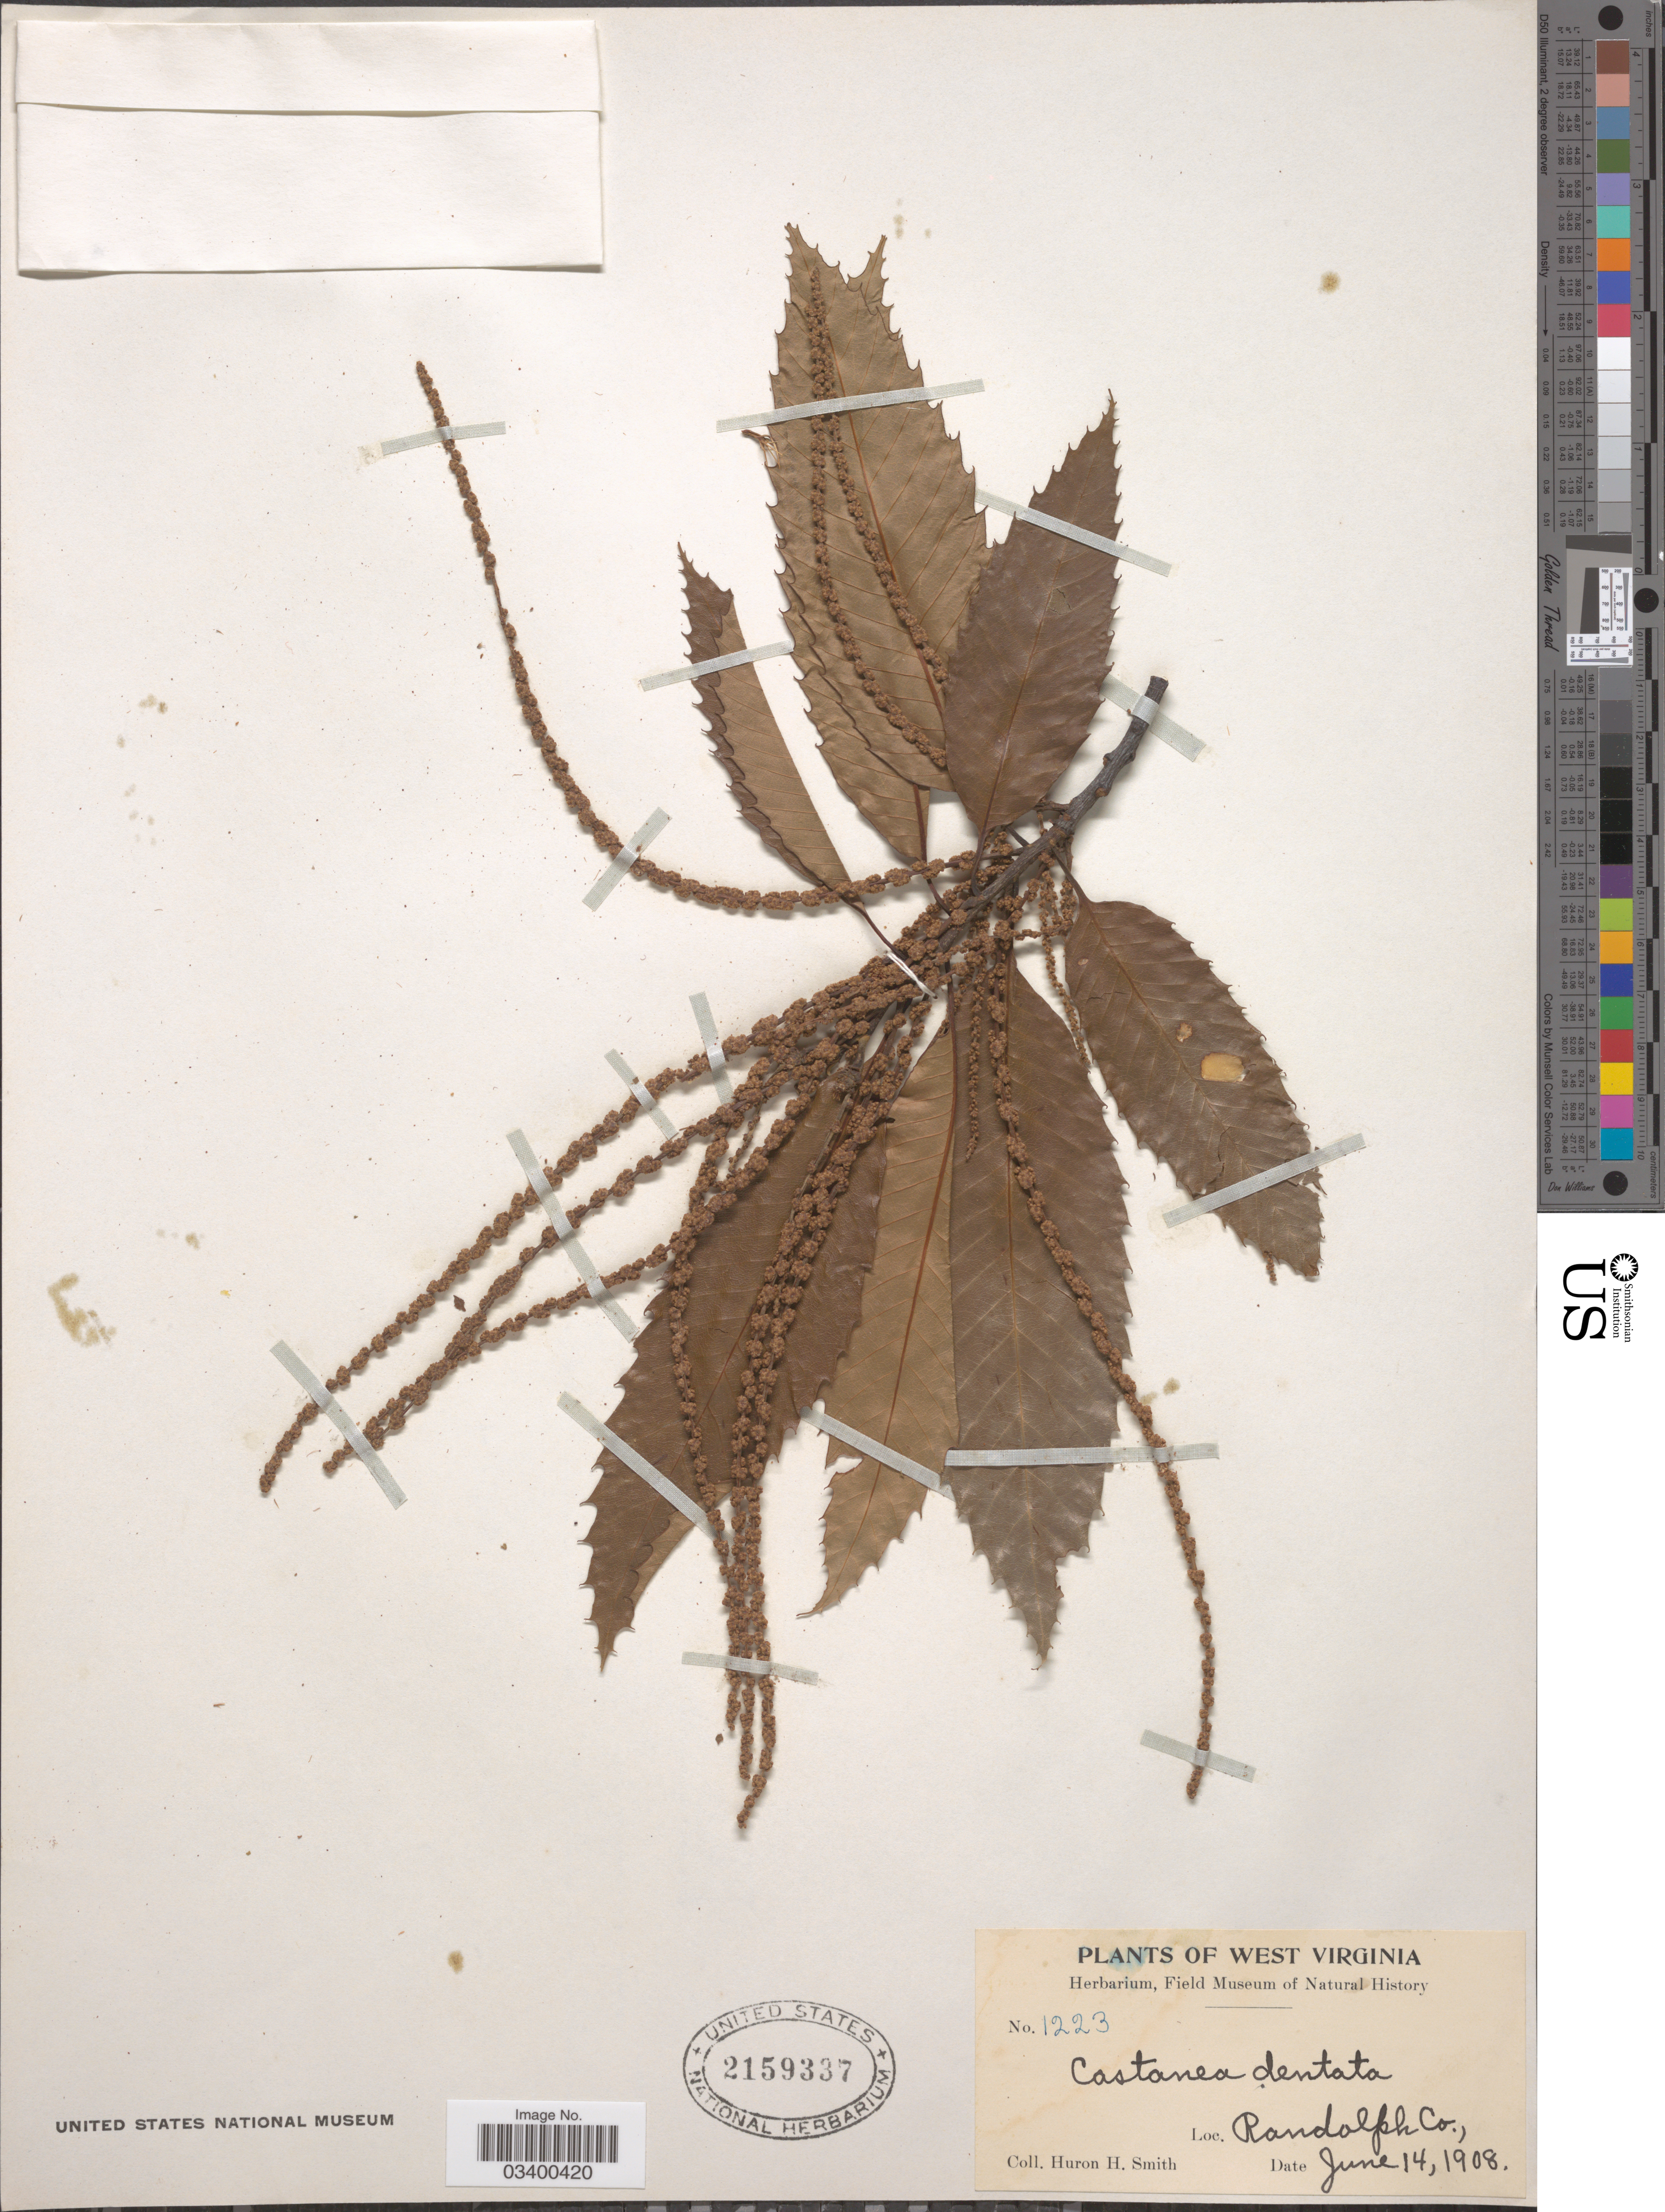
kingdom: Plantae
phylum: Tracheophyta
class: Magnoliopsida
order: Fagales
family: Fagaceae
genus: Castanea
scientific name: Castanea dentata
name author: (Marshall) Borkh.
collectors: Huron H. Smith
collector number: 1223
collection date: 1908-07-14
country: United States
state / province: West Virginia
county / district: Randolph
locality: Randolph Co.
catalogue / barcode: US 2159337